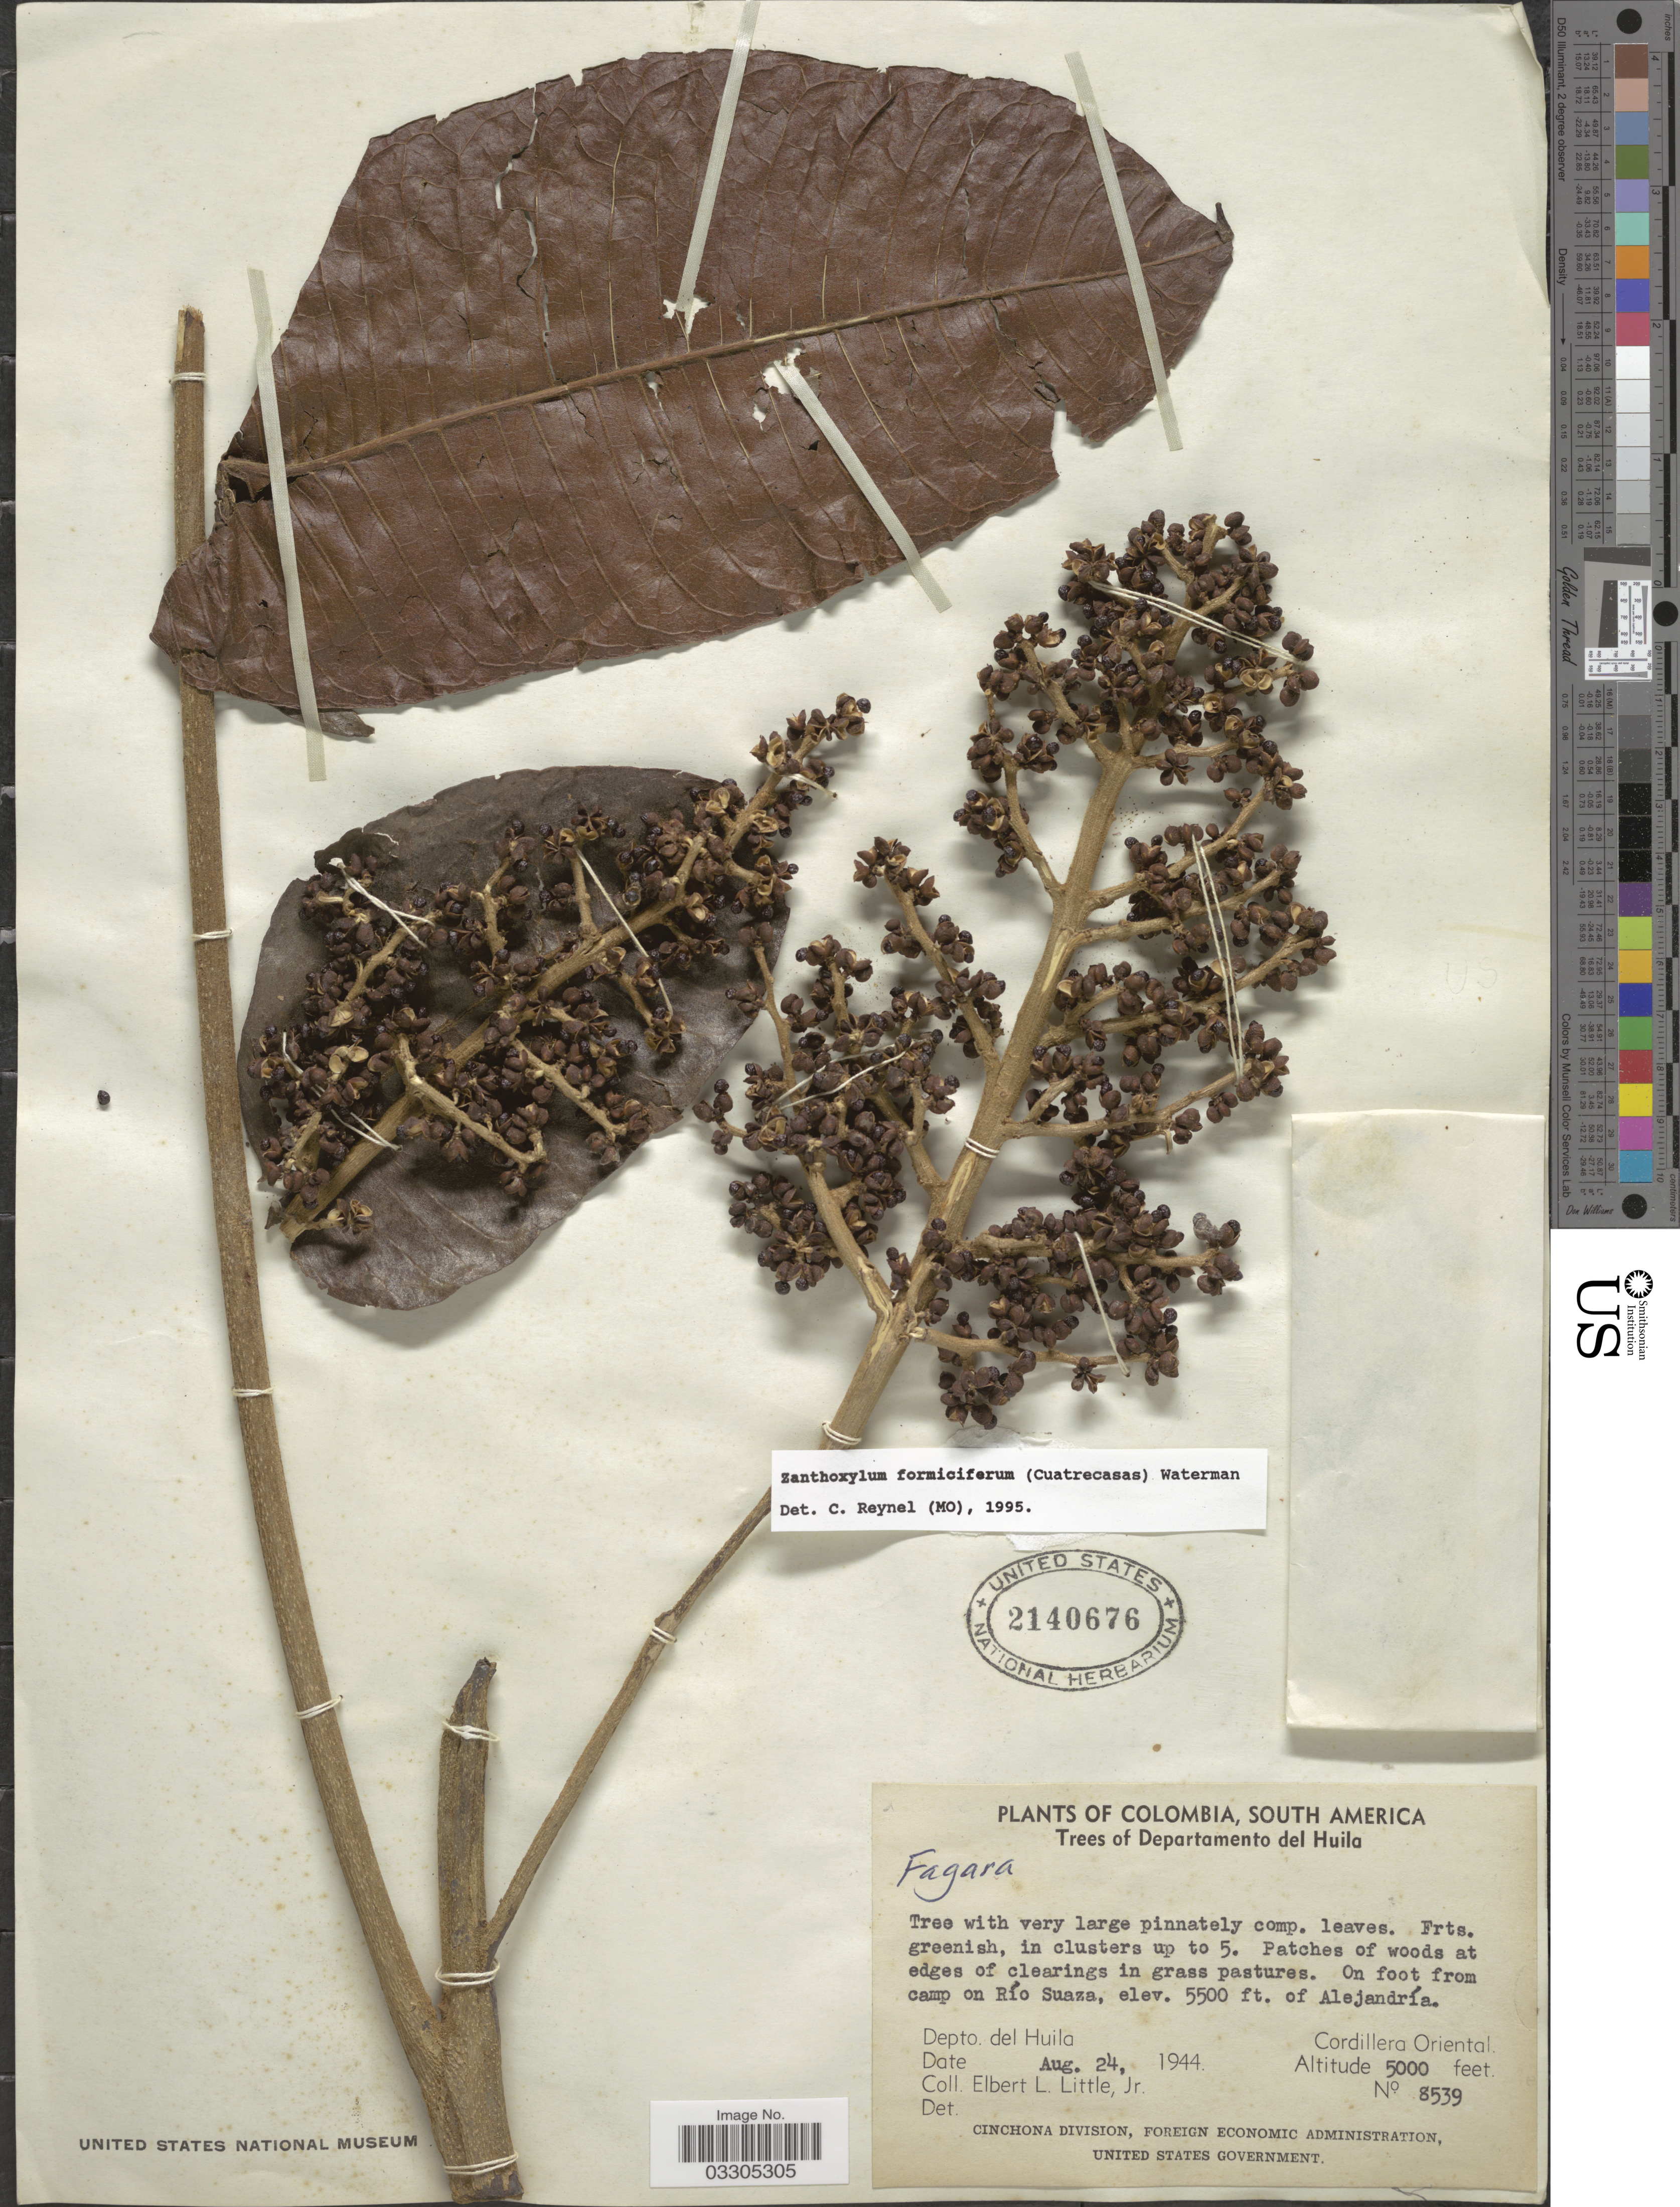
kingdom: Plantae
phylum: Tracheophyta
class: Magnoliopsida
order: Sapindales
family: Rutaceae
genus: Zanthoxylum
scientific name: Zanthoxylum formiciferum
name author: (Cuatrec.) Waterman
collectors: E. L. Little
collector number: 8539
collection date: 1944-08-24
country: Colombia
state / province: Huila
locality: Departamento del Huila. On foot from camp on Río Suaza, of Alejandría. Depto. del Huila. Cordillera Oriental.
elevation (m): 1524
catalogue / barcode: US 2140676